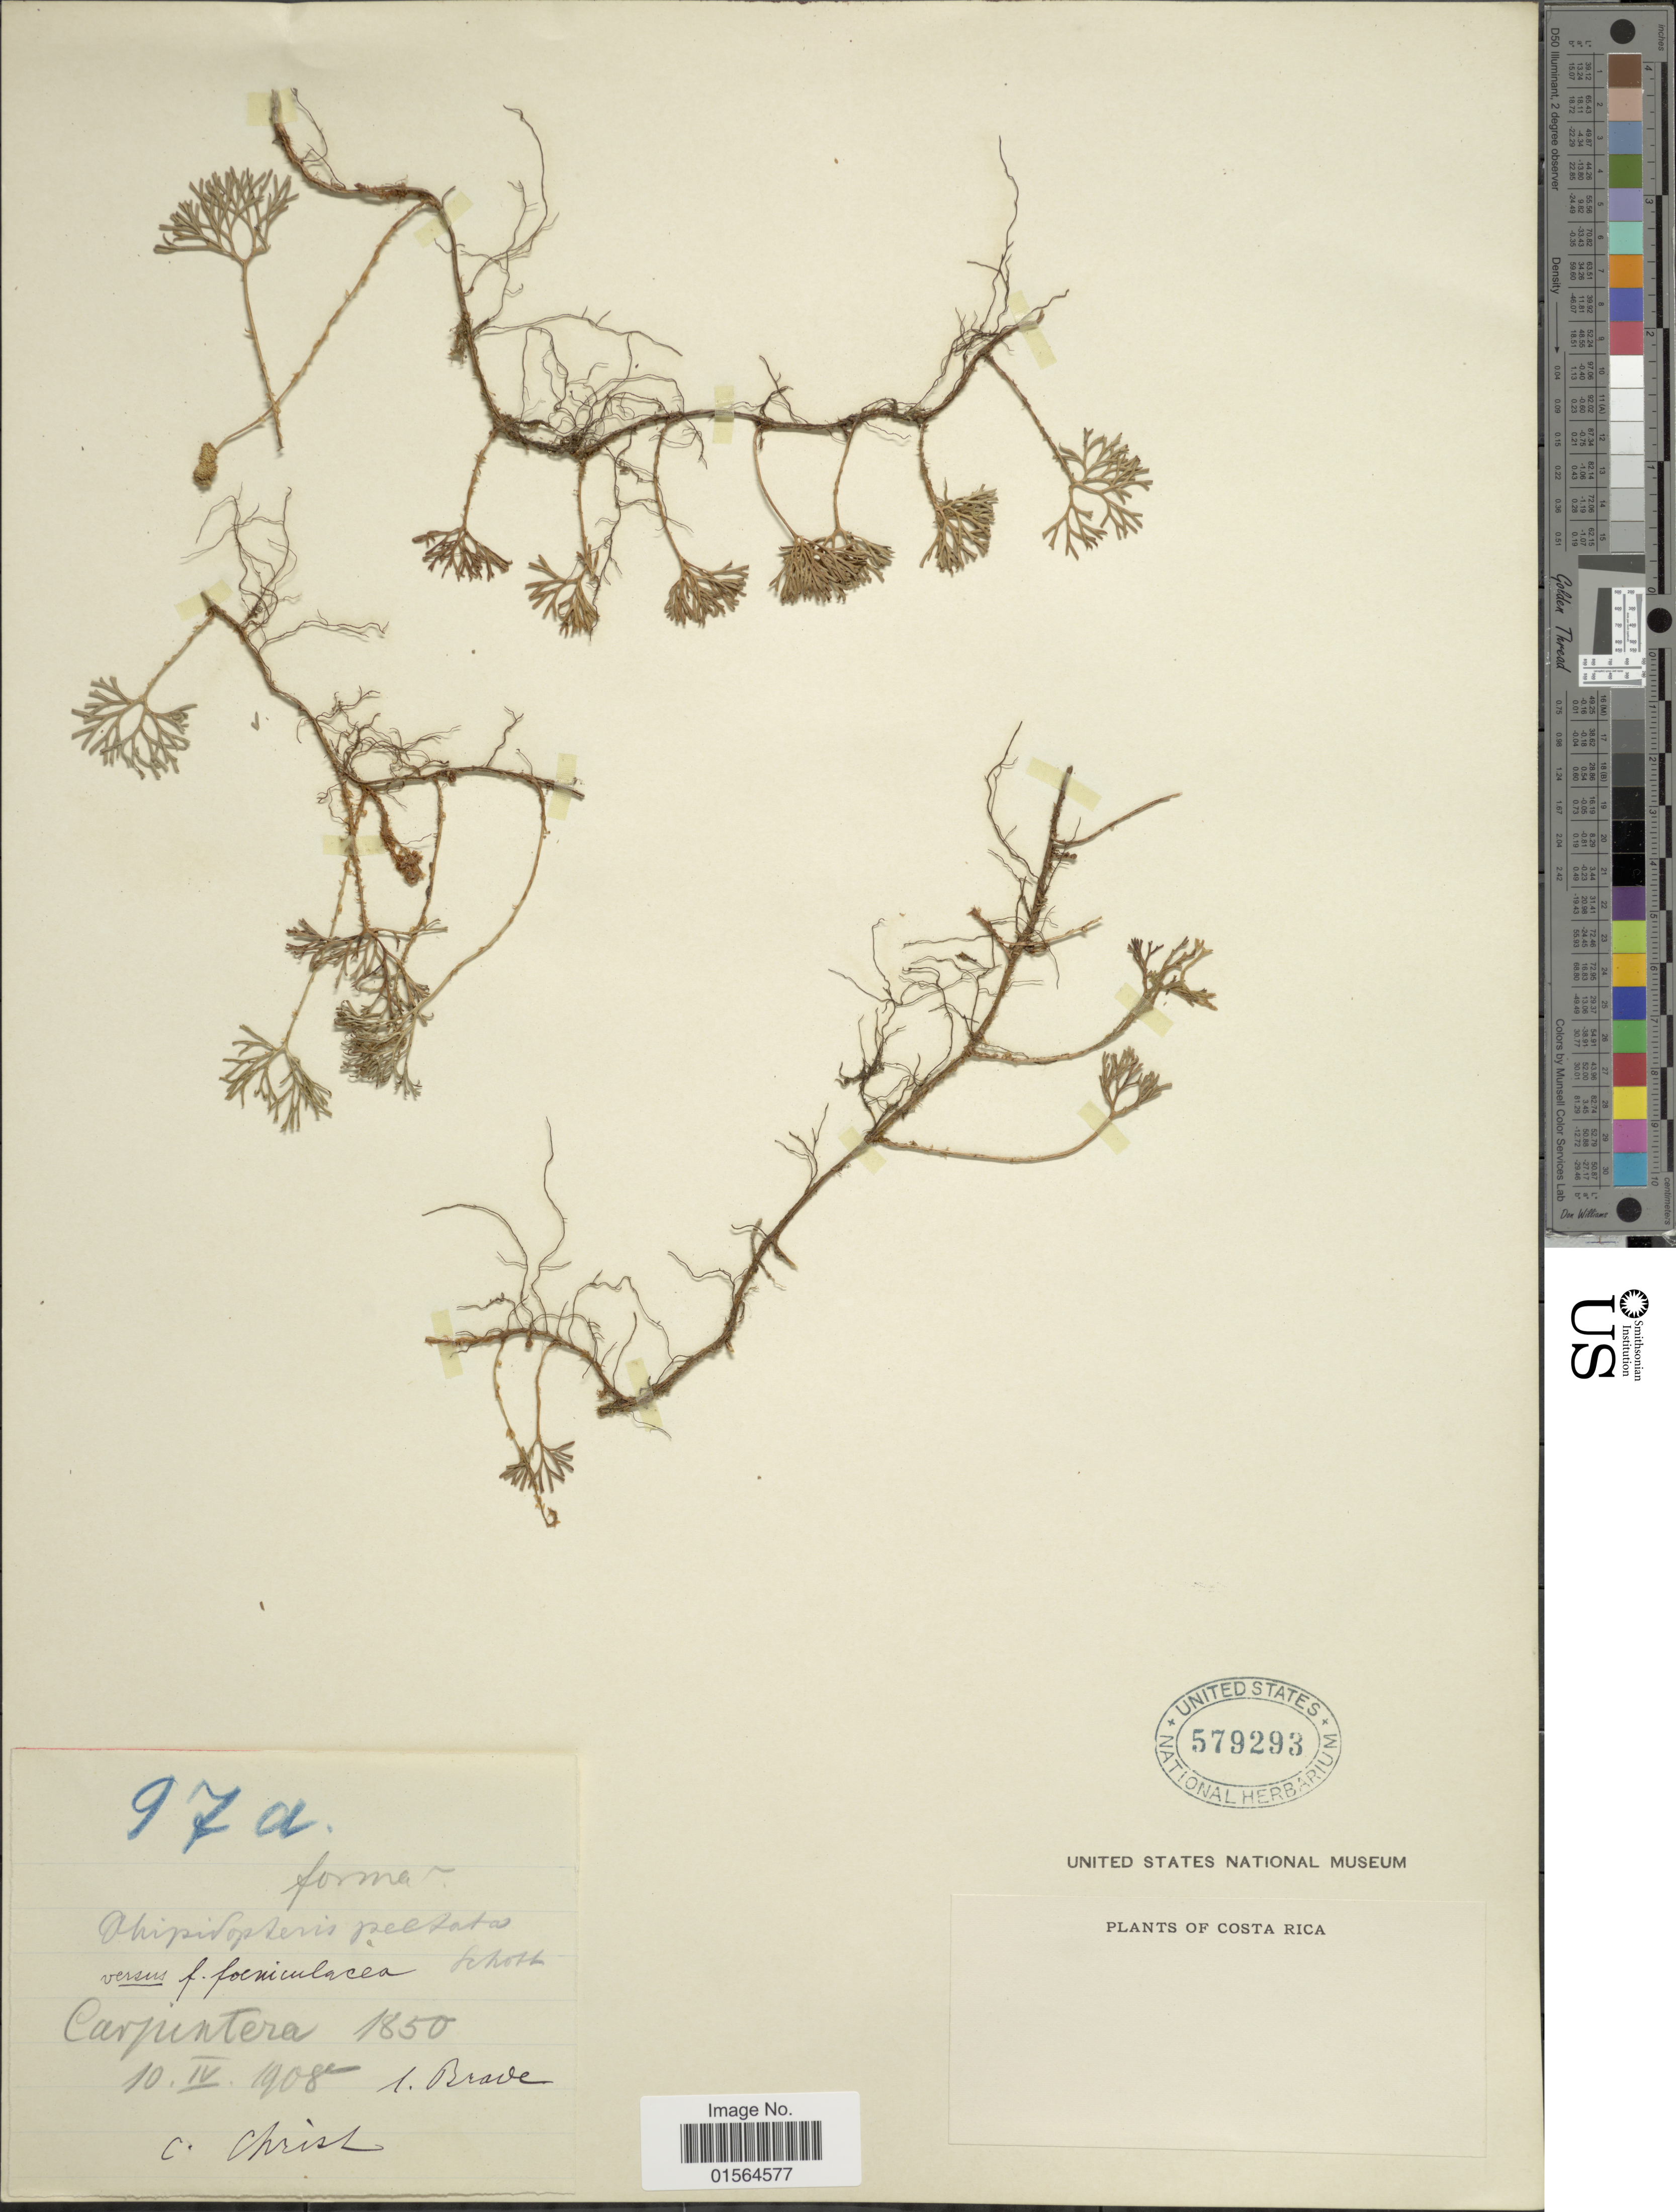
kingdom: Plantae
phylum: Tracheophyta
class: Polypodiopsida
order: Polypodiales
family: Dryopteridaceae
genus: Elaphoglossum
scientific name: Elaphoglossum peltatum f. foeniculaceum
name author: (Hook. & Grev.) Mickel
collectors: -- Brade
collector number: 97a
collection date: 1908-04-10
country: Costa Rica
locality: Carpintera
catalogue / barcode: US 579293